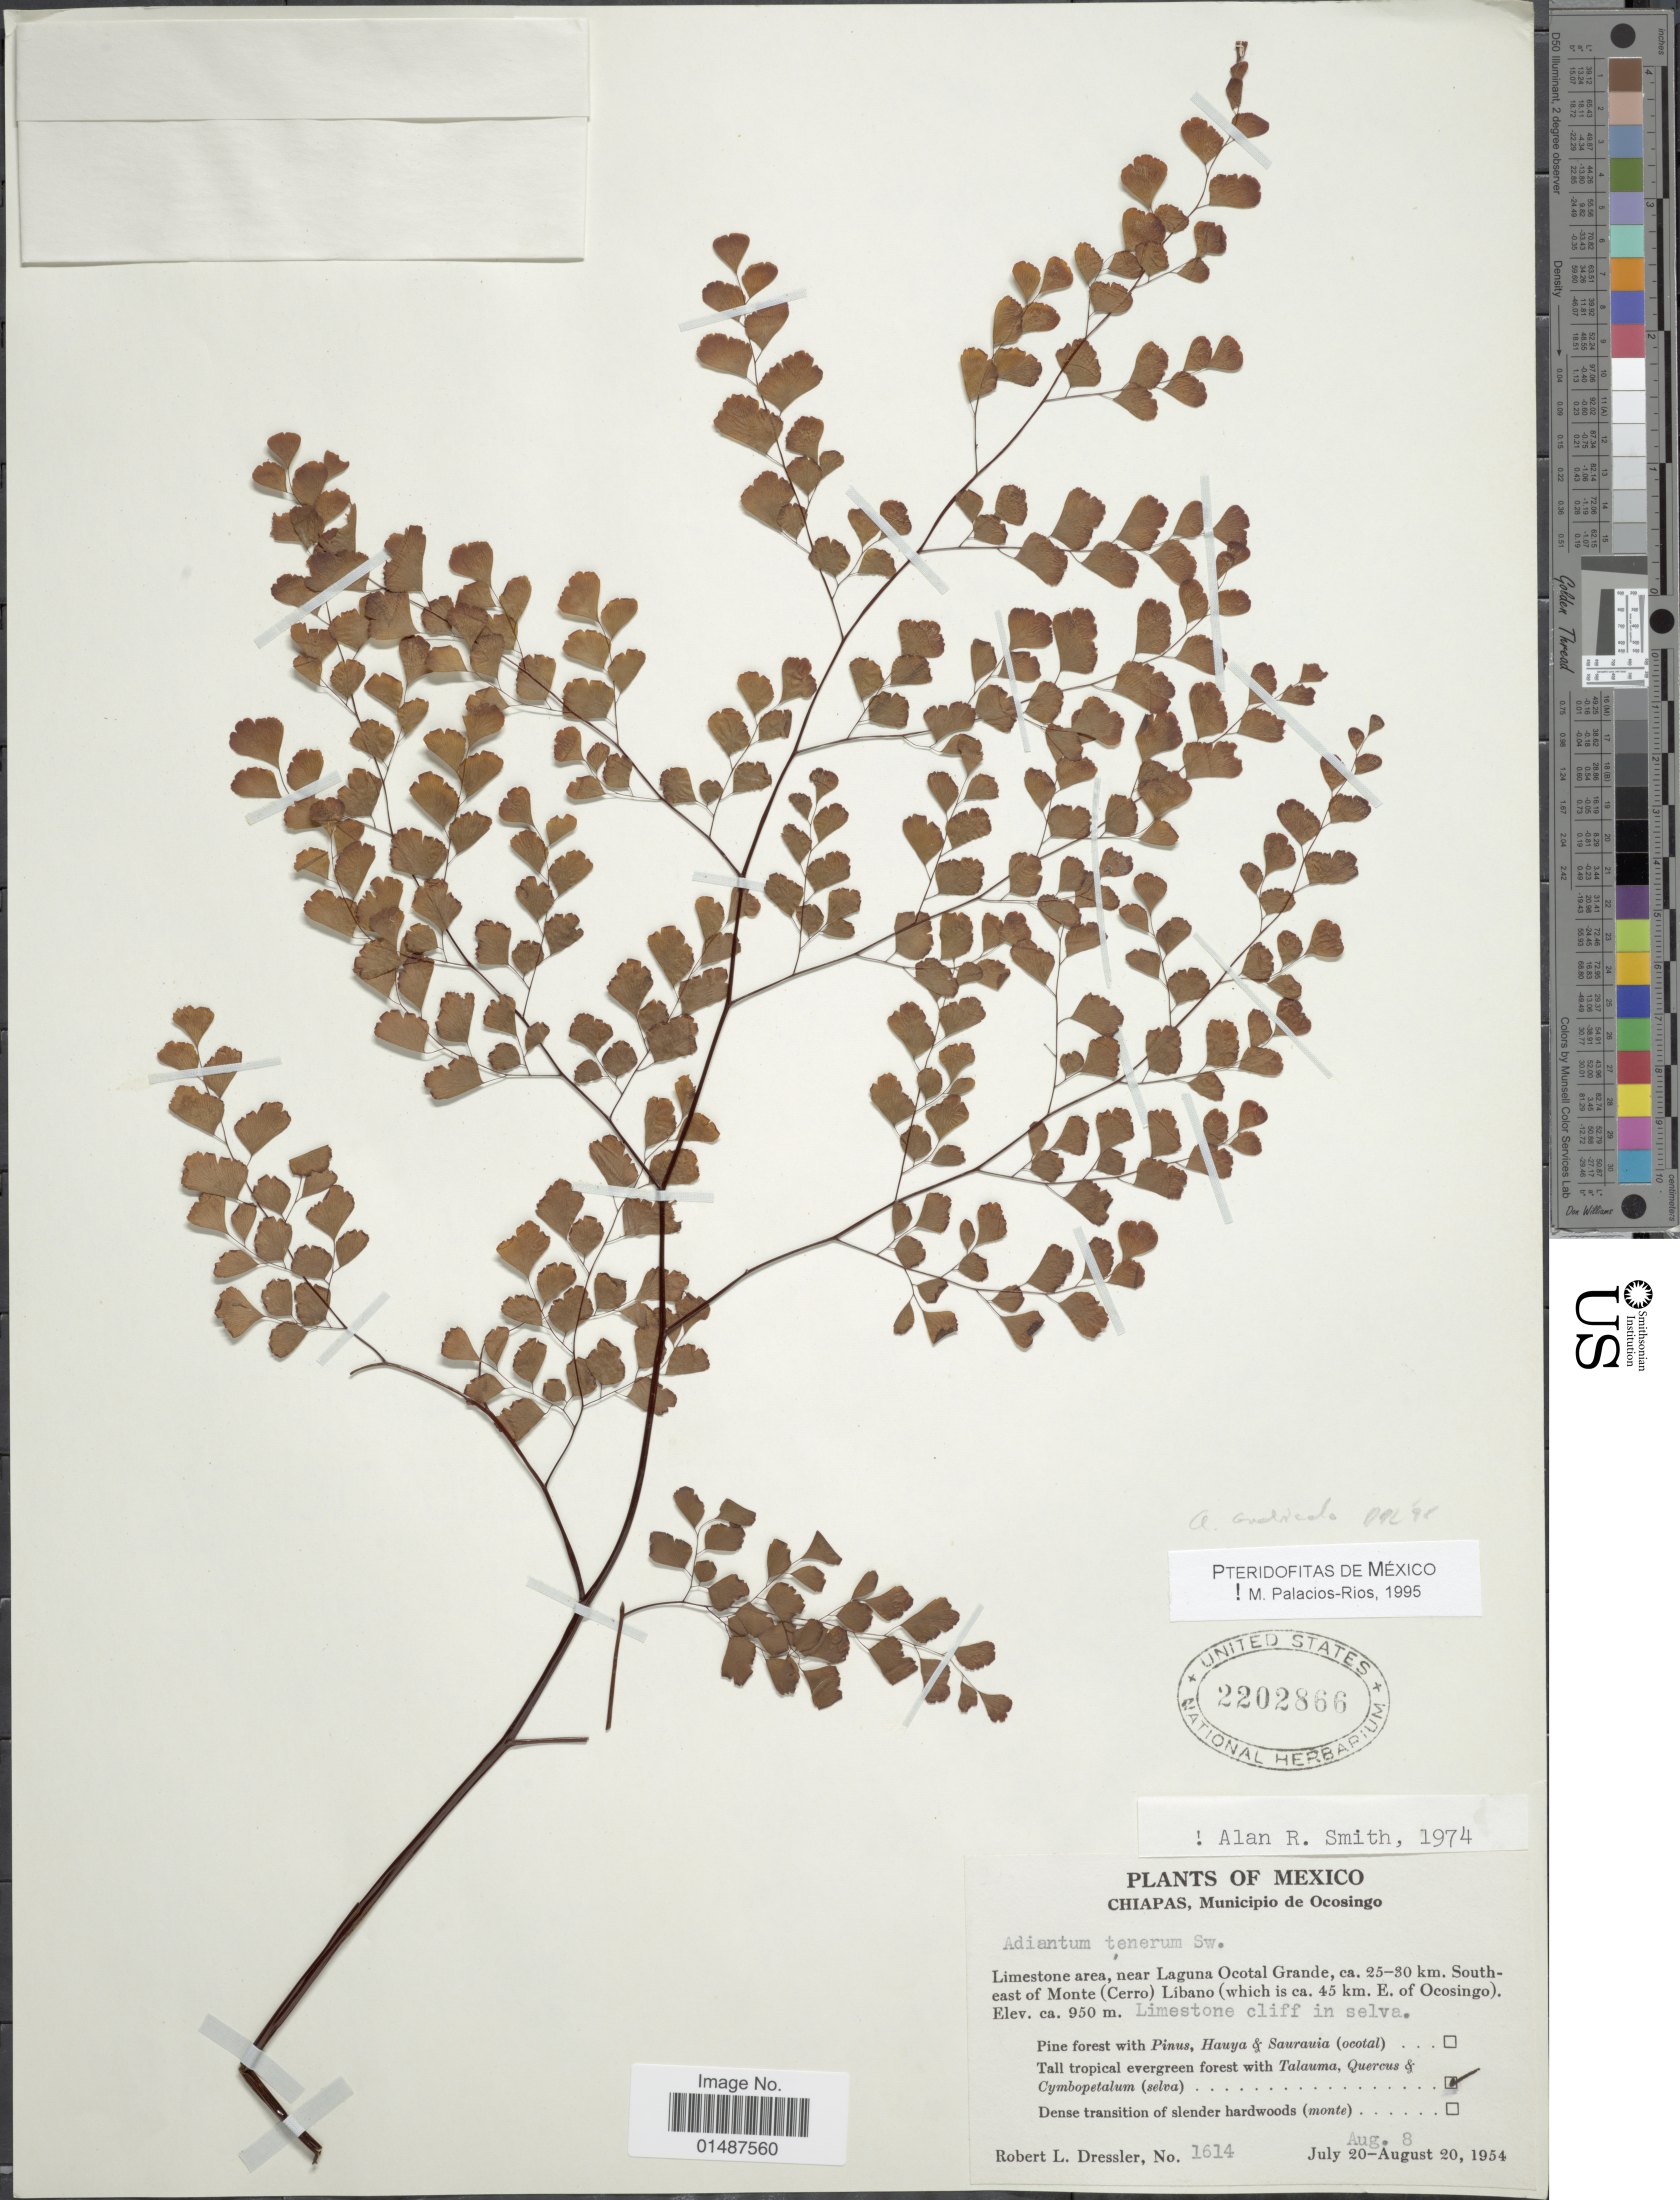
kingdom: Plantae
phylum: Tracheophyta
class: Polypodiopsida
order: Polypodiales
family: Pteridaceae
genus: Adiantum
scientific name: Adiantum andicola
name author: Liebm.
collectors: R. Dressler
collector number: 1614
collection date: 1954-07-20/1954-08-20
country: Mexico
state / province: Chiapas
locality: Limestone area, near Laguna Ocotal Grande,ca. 25-30 km. South-east of Monte (Cerro) Libano (which is ca. 45 km. E. of Ocosingo)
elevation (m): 950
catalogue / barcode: US 2202866